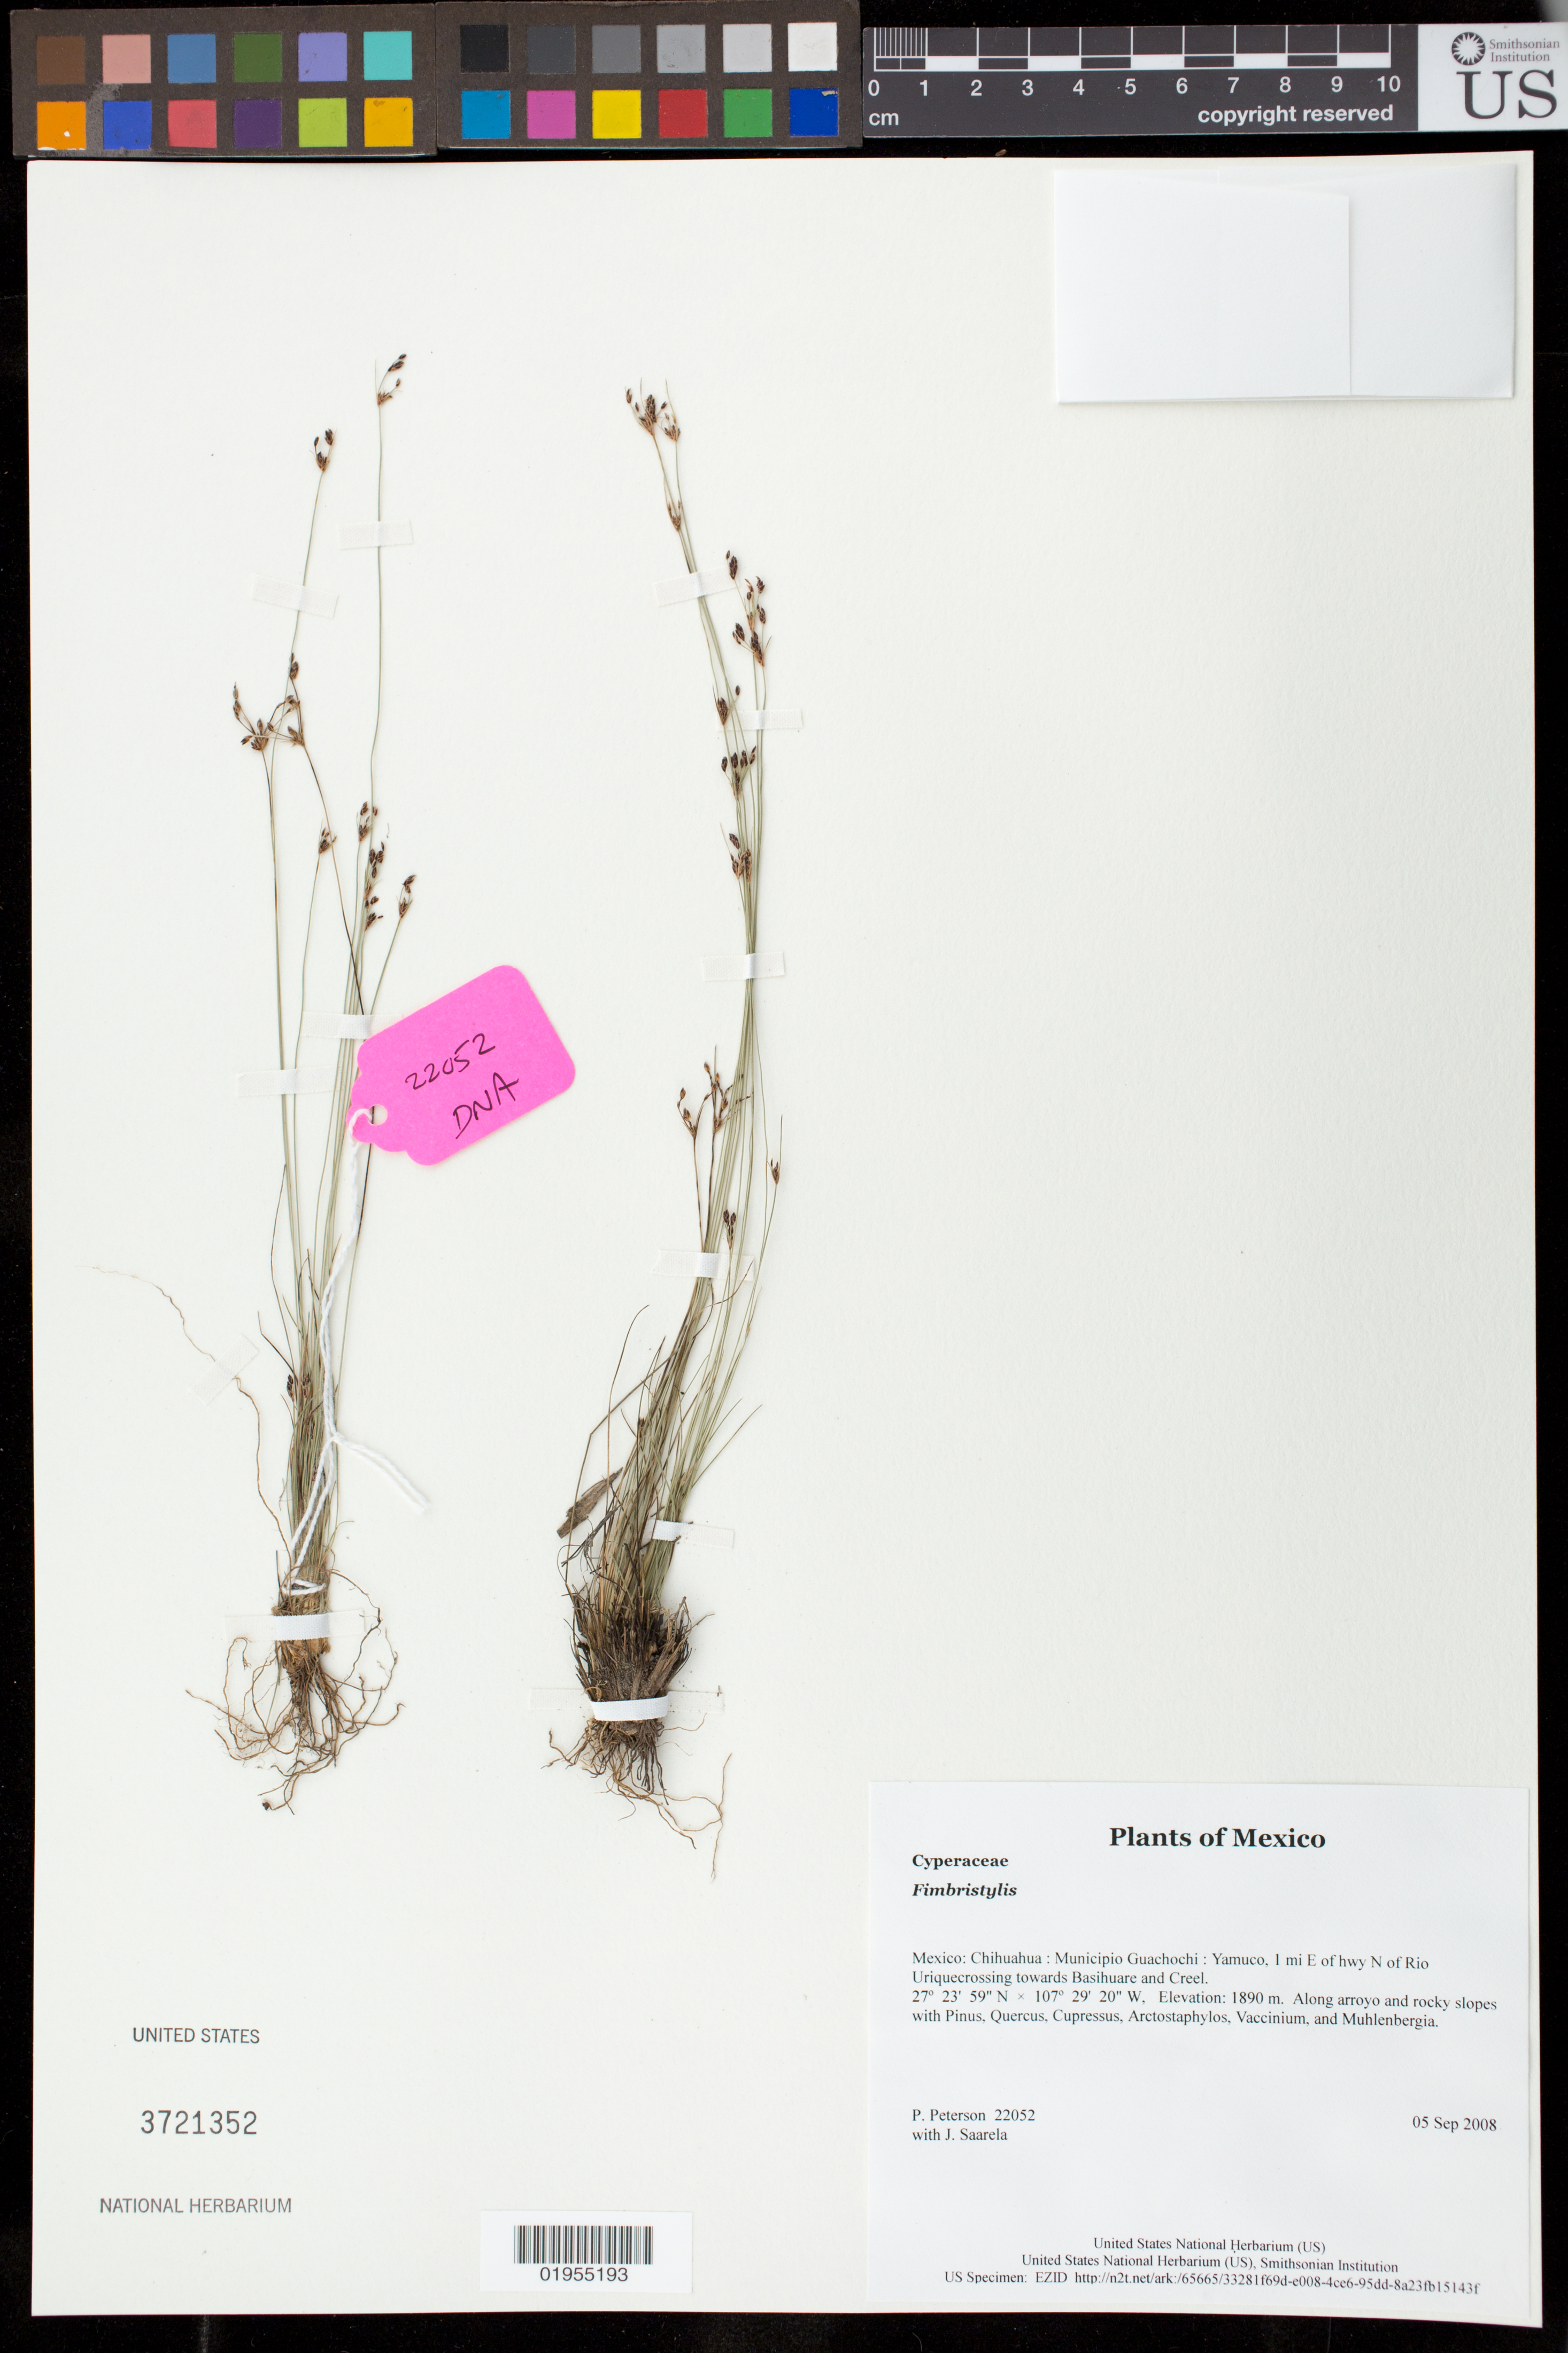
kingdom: Plantae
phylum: Tracheophyta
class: Liliopsida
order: Poales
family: Cyperaceae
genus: Bulbostylis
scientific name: Bulbostylis juncoides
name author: (Vahl) Kük. ex Herter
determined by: Strong, Mark T., (BOT), Smithsonian Institution - National Museum of Natural History (UNITED STATES)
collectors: P. M. Peterson & J. Saarela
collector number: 22052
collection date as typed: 05 Sep 2008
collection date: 2008-09-05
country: Mexico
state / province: Chihuahua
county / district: Municipio Guachochi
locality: Yamuco, 1 mi E of hwy N of Rio Uriquecrossing towards Basihuare and Creel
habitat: Along arroyo and rocky slopes with Pinus, Quercus, Cupressus, Arctostaphylos, Vaccinium, and Muhlenbergia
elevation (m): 1890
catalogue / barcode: US 3721352